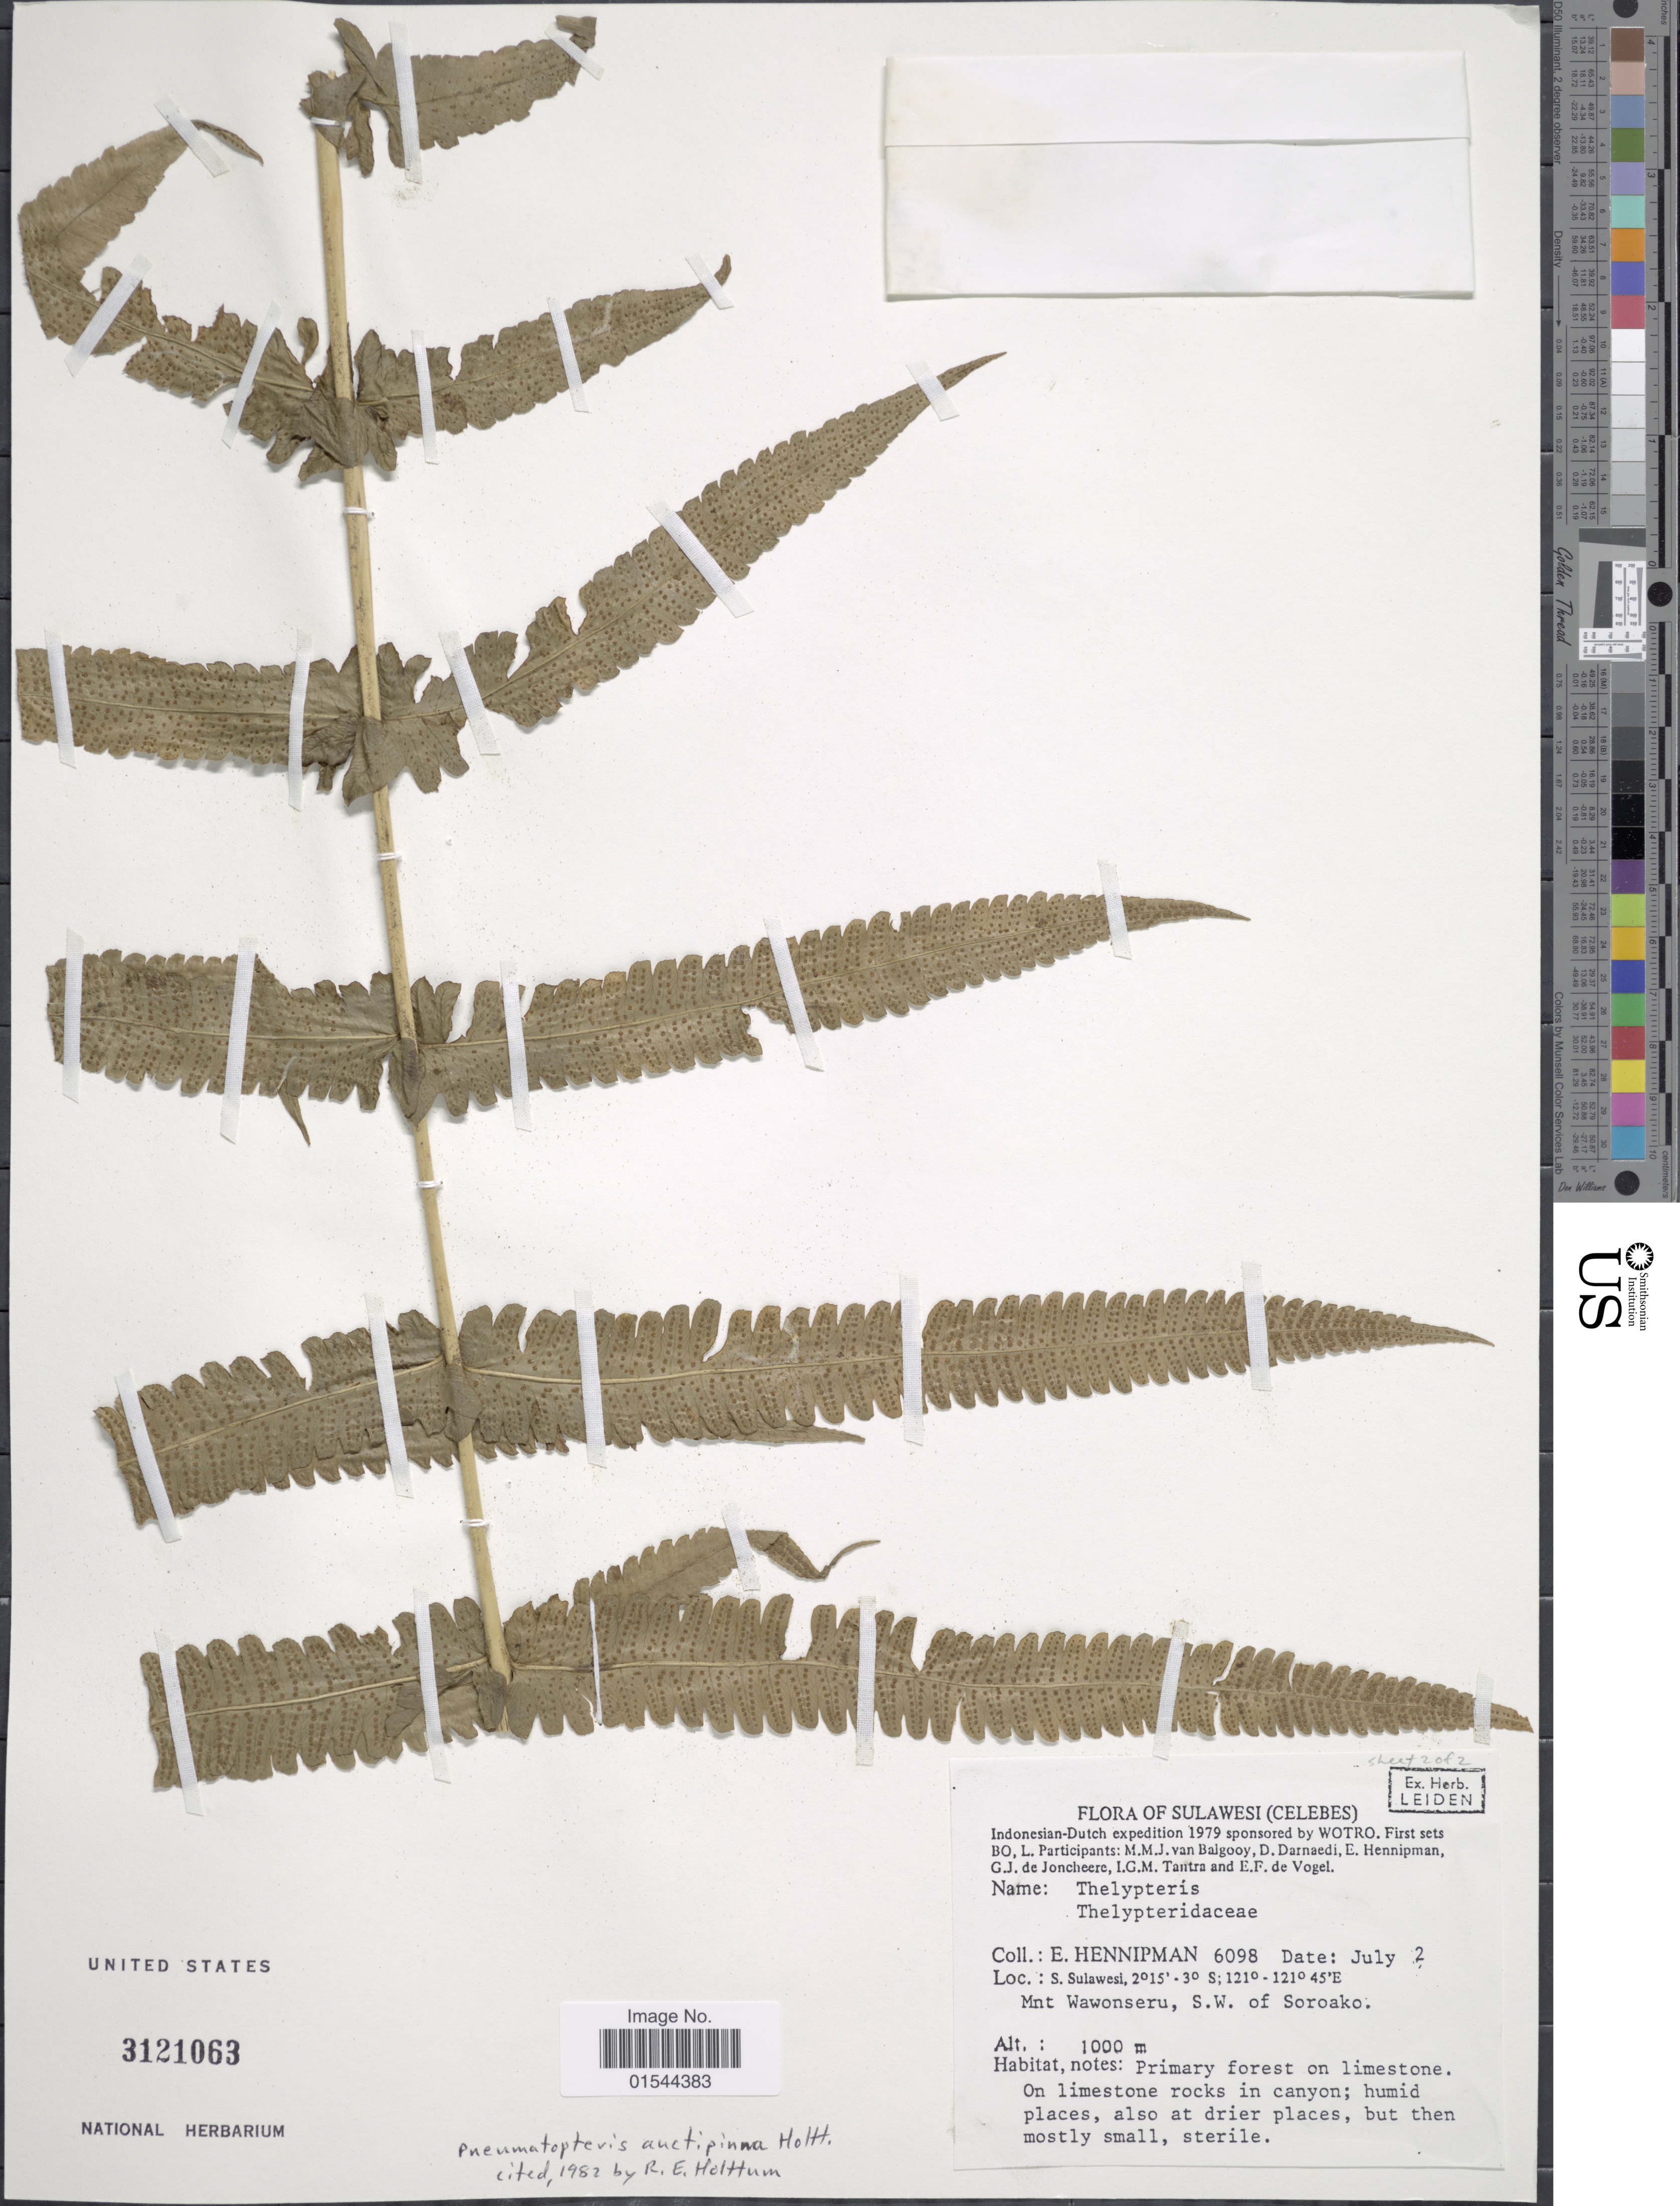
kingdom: Plantae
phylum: Tracheophyta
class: Polypodiopsida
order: Polypodiales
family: Thelypteridaceae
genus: Pneumatopteris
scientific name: Pneumatopteris auctipinna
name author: Holttum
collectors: E. Hennipman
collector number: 6098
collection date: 1979-07-02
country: Indonesia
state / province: Sulawesi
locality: Sulawesi (Celebes), S. Sulawesi, Mnt. Wawonseru, S.W. of Soroako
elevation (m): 1000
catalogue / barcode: US 3121063